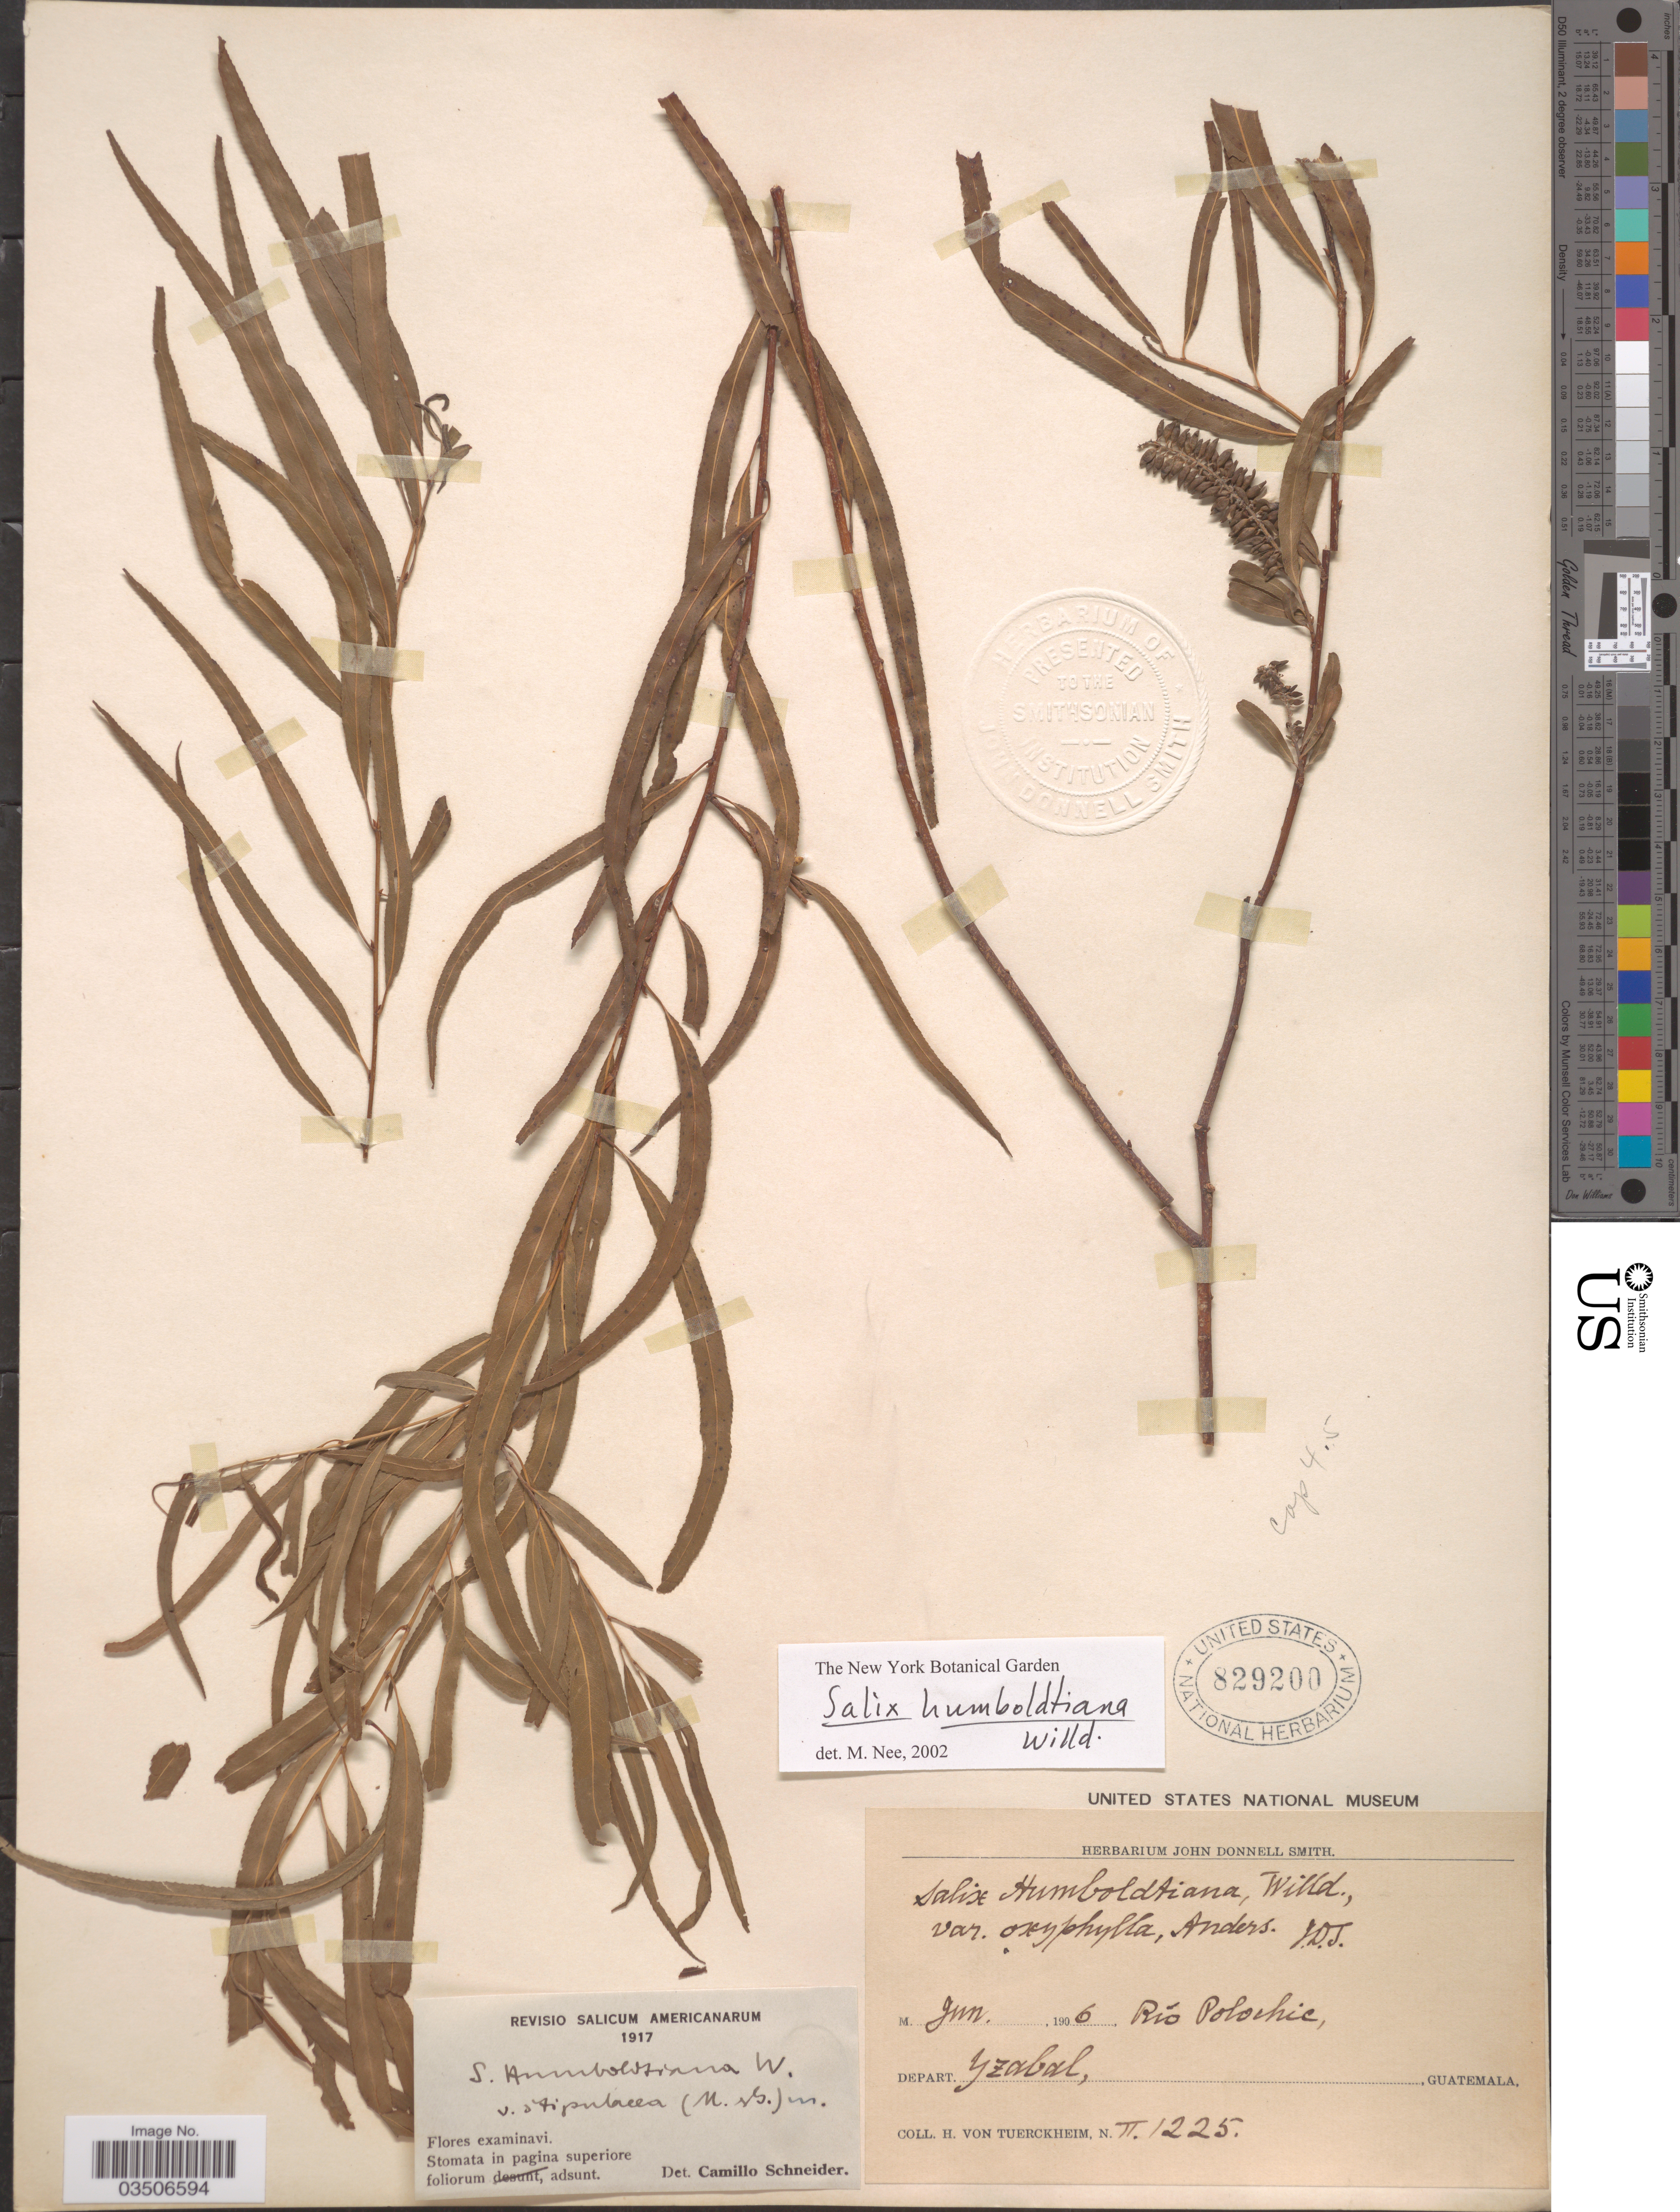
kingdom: Plantae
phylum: Tracheophyta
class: Magnoliopsida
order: Malpighiales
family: Salicaceae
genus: Salix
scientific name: Salix humboldtiana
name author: Willd.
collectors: H. von Tuerckheim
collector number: II.1225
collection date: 1906-06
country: Guatemala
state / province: Izabal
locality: Río Polochic, Depart. Yzabal.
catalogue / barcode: US 829200